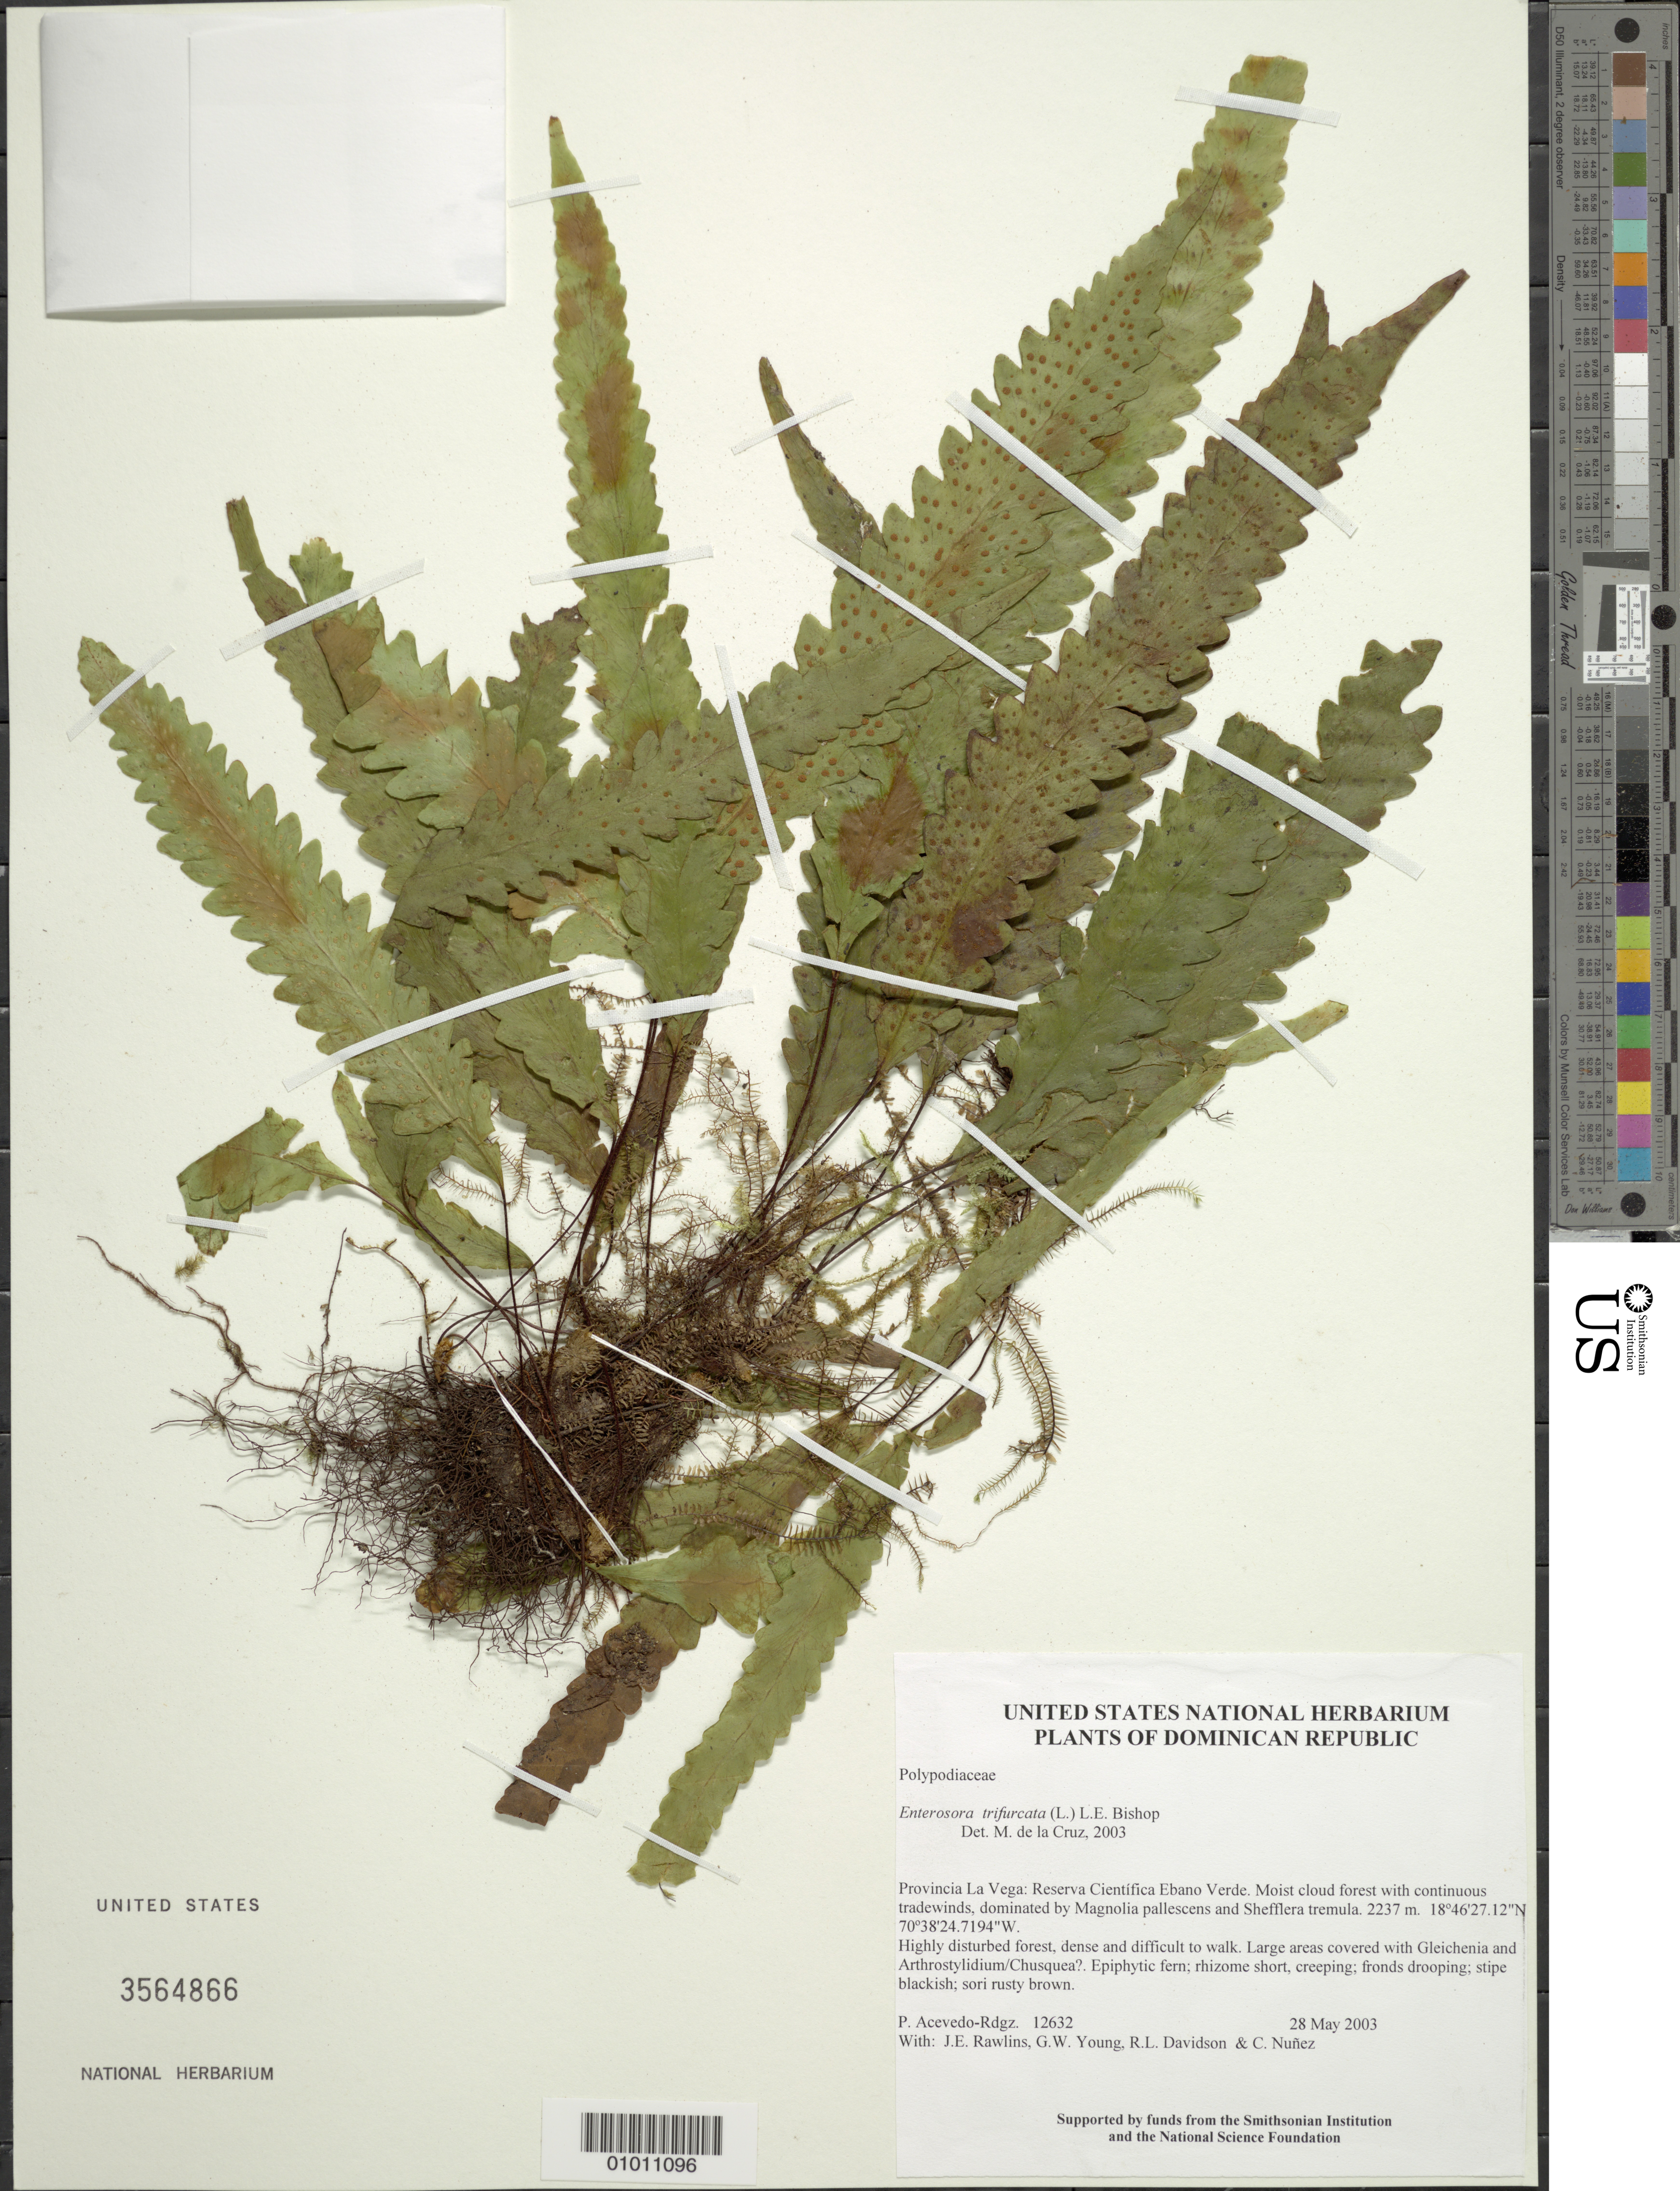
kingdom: Plantae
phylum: Tracheophyta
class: Polypodiopsida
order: Polypodiales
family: Polypodiaceae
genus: Enterosora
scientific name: Enterosora trifurcata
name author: (L.) L.E. Bishop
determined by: de la Cruz, M.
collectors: P. Acevedo-Rodr., J. Rawlins, G. Young, R. Davidson & C. Nunez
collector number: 12632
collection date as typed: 28 May 2003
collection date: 2003-05-28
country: Dominican Republic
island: Hispaniola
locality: Provincia La Vega: Reserva Científica Ebano Verde. Moist cloud forest with continuous tradewinds, dominated by Magnolia pallescens and Shefflera tremula.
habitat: Highly disturbed forest, dense and difficult to walk. Large areas covered with Gleichenia and Arthrostylidium/Chusquea?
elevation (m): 2237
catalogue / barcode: US 3564866